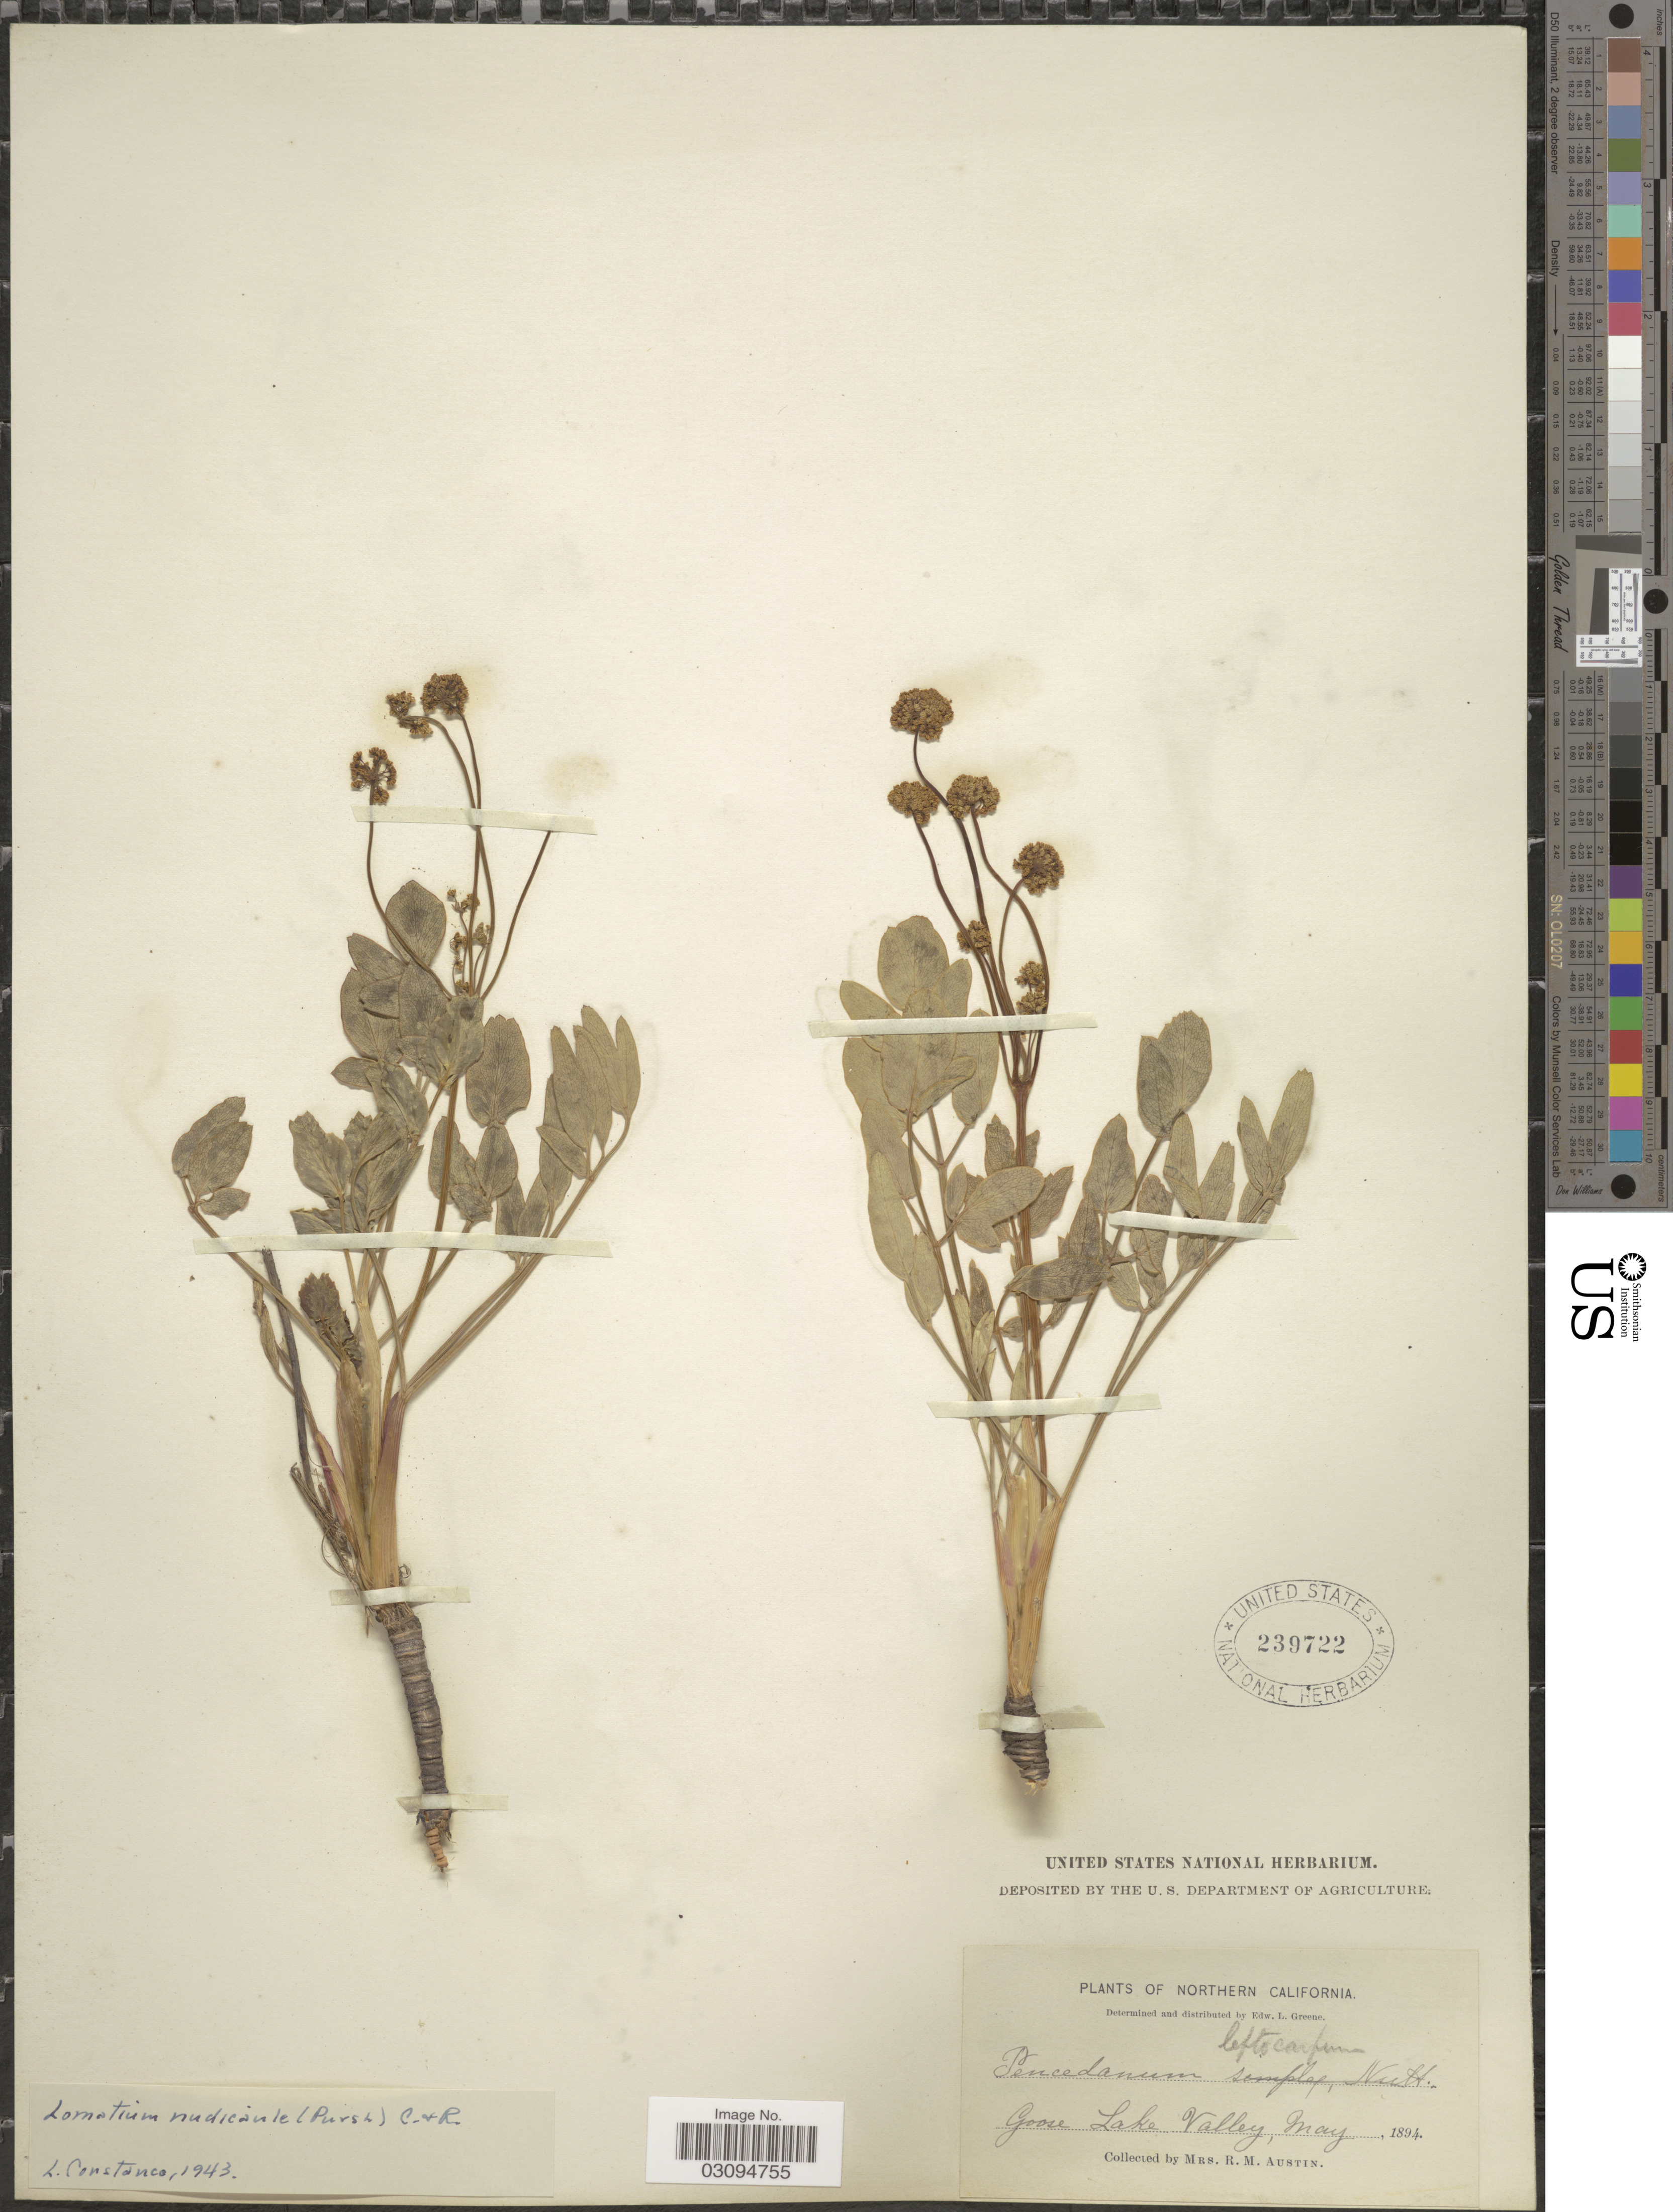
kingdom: Plantae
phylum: Tracheophyta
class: Magnoliopsida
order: Apiales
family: Apiaceae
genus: Lomatium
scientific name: Lomatium nudicaule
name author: (Pursh) J.M. Coult. & Rose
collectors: R. Austin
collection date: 1894-05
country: United States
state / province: California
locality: Northern California. Goose Lake Valley.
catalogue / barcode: US 239722